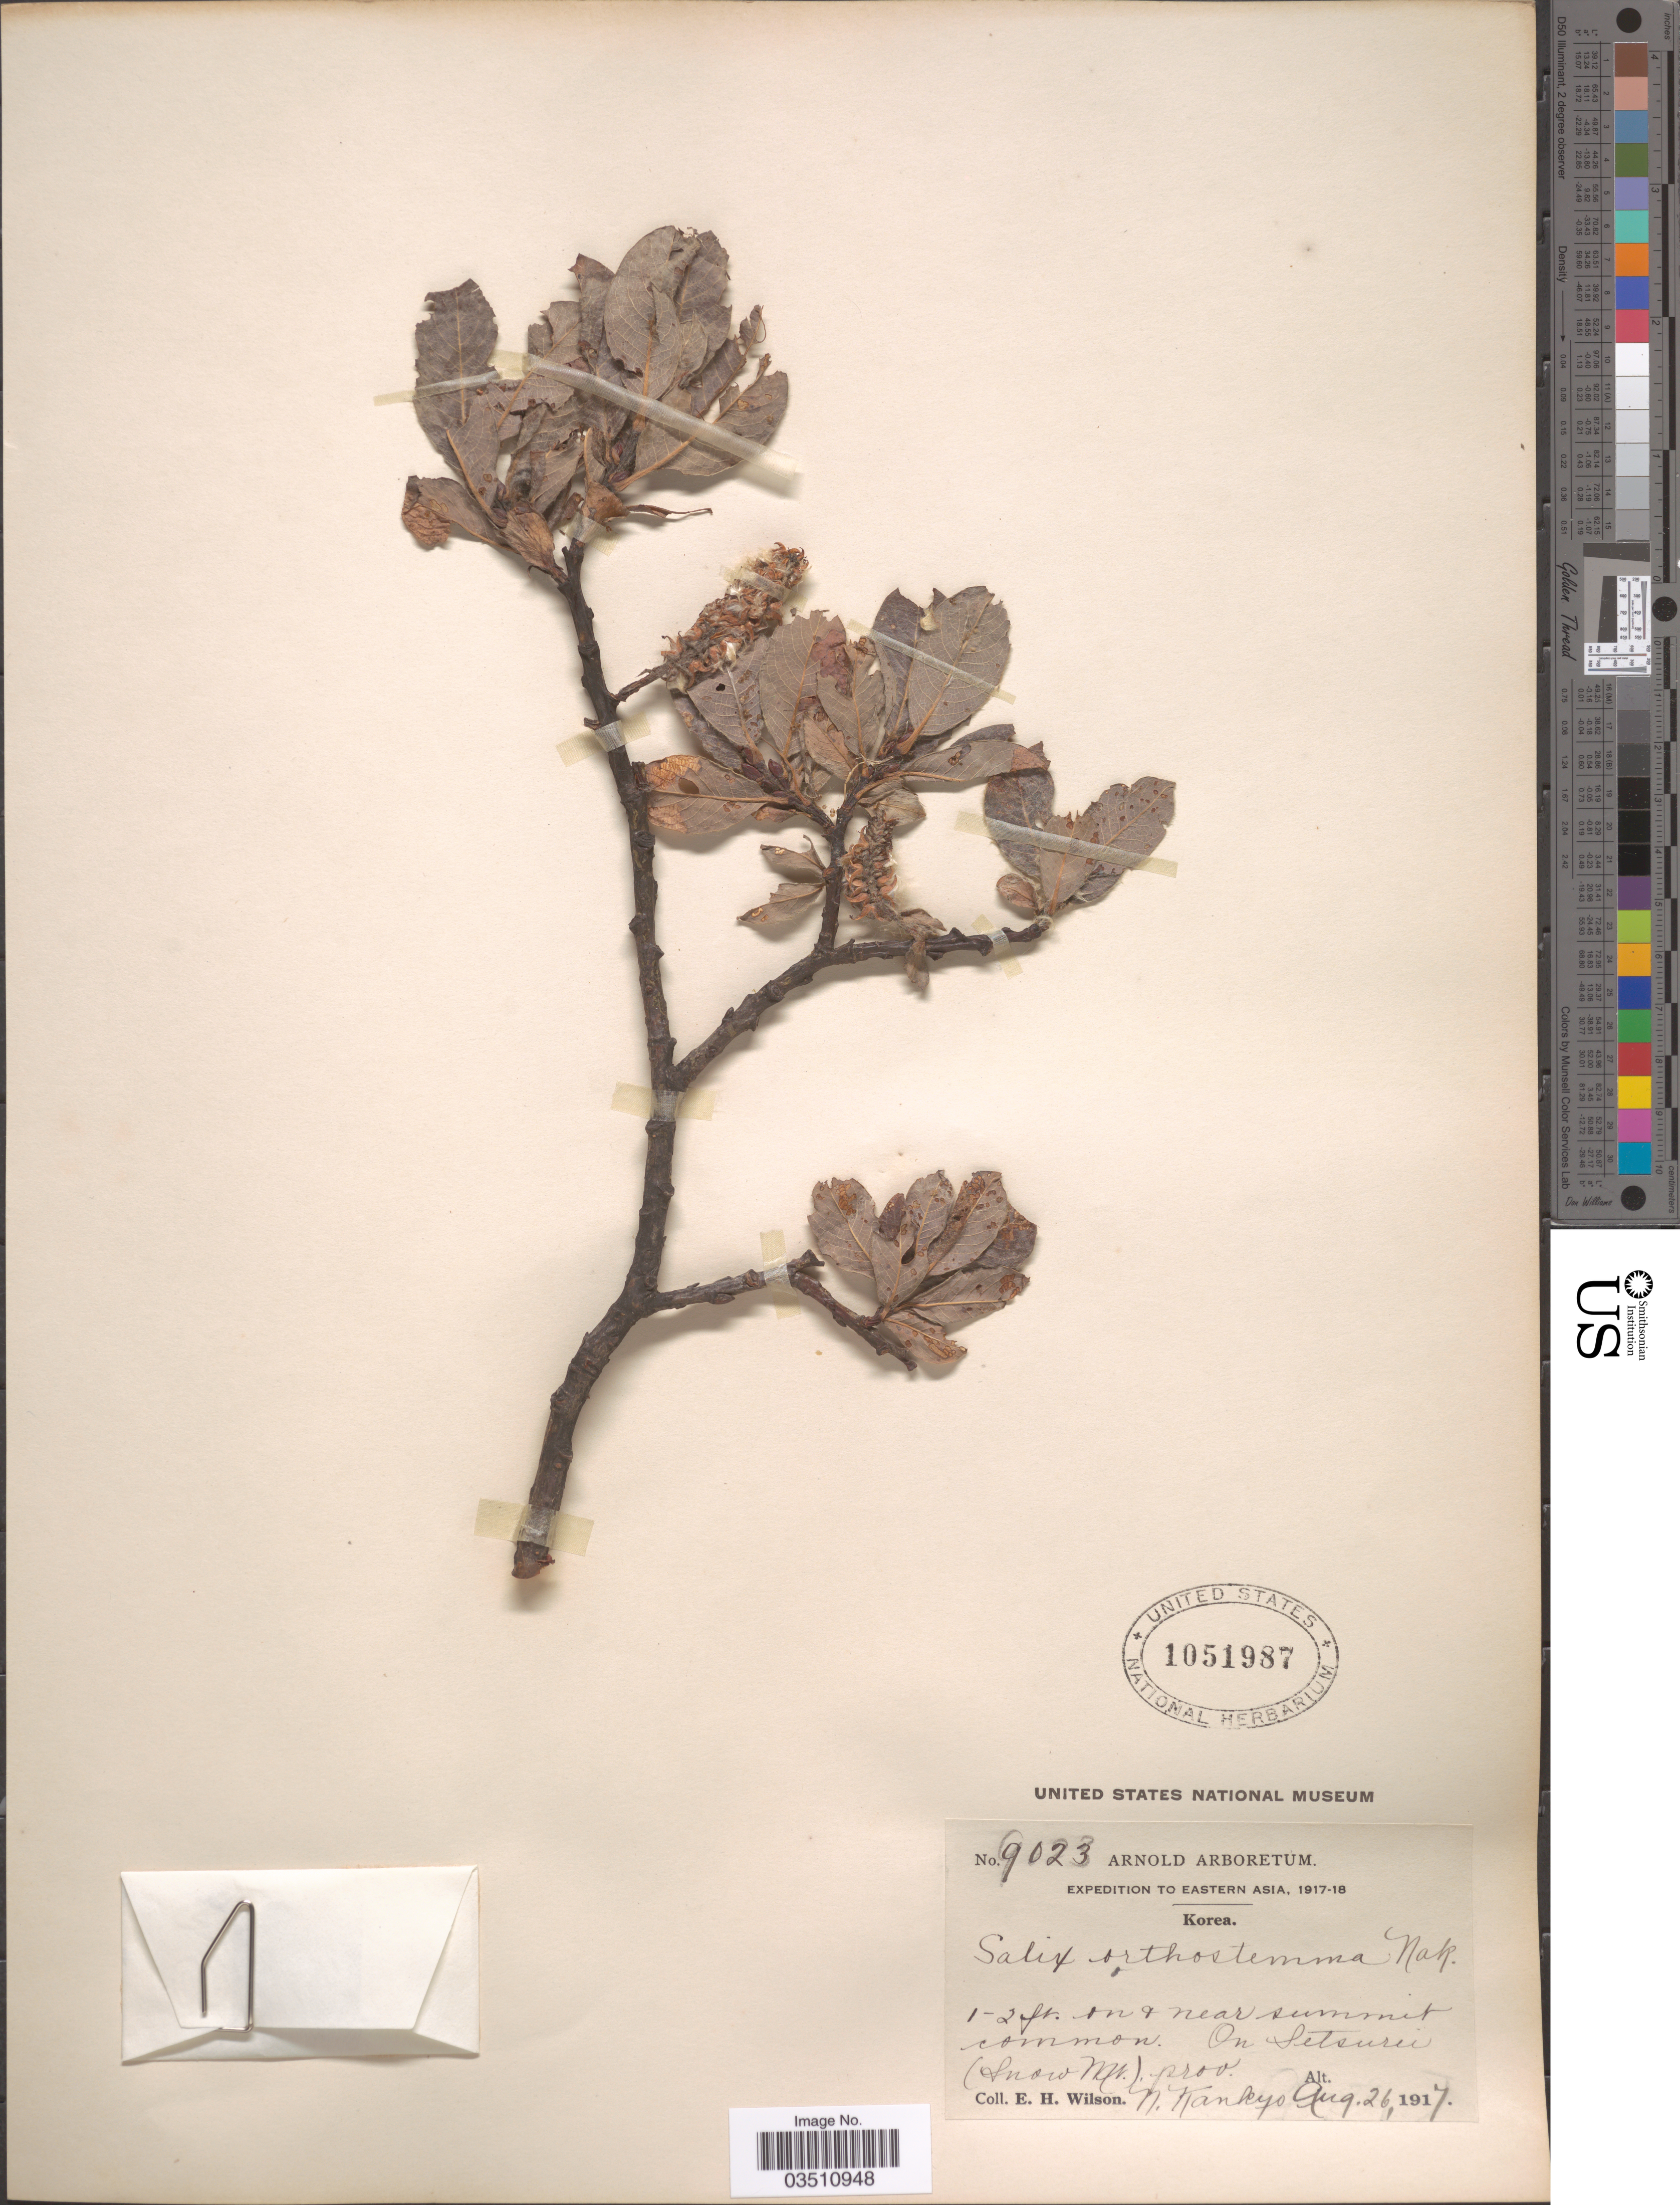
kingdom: Plantae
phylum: Tracheophyta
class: Magnoliopsida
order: Malpighiales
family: Salicaceae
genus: Salix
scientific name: Salix orthostemma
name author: Nakai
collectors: E. Wilson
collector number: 9023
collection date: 1917-08-26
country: North Korea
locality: On Setsurei (Snow Mt.) prov. N. Kankyo.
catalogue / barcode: US 1051987